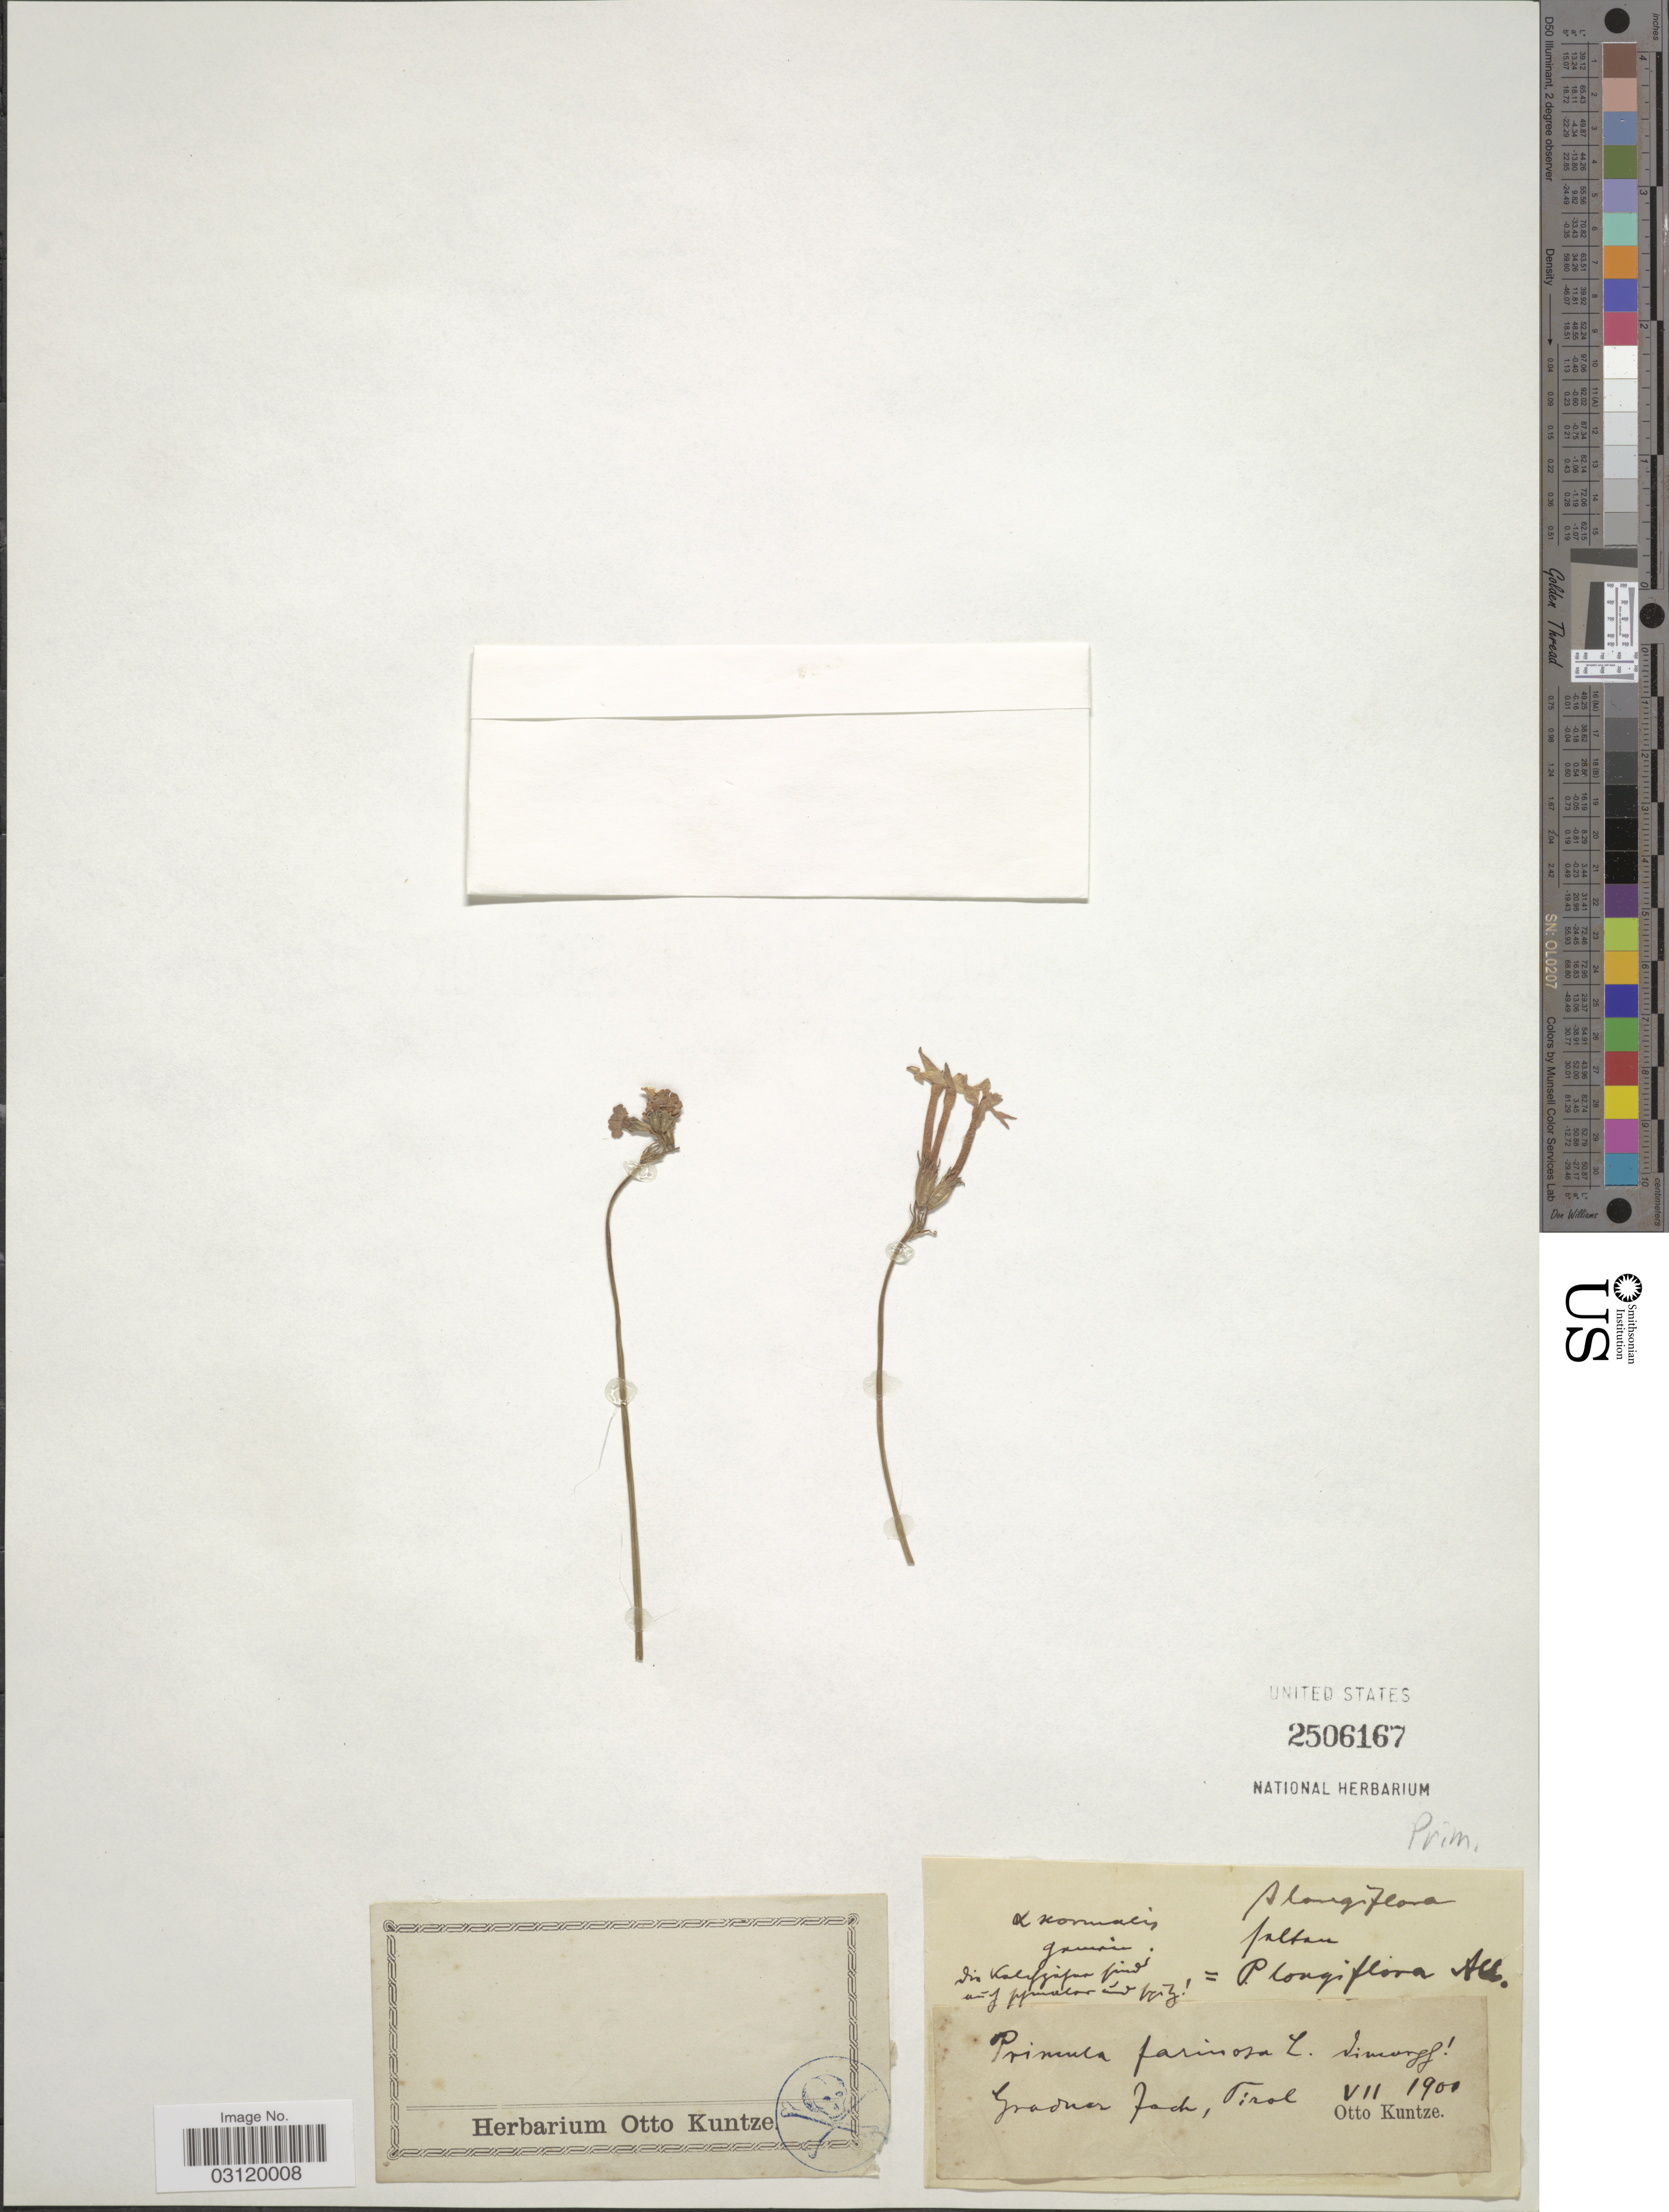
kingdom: Plantae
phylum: Tracheophyta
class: Magnoliopsida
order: Ericales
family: Primulaceae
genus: Primula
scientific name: Primula farinosa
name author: L.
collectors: C.E.O. Kuntze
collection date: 1900-07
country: Italy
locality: Graduar fach. [interpreted], Tirol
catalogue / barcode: US 2506167